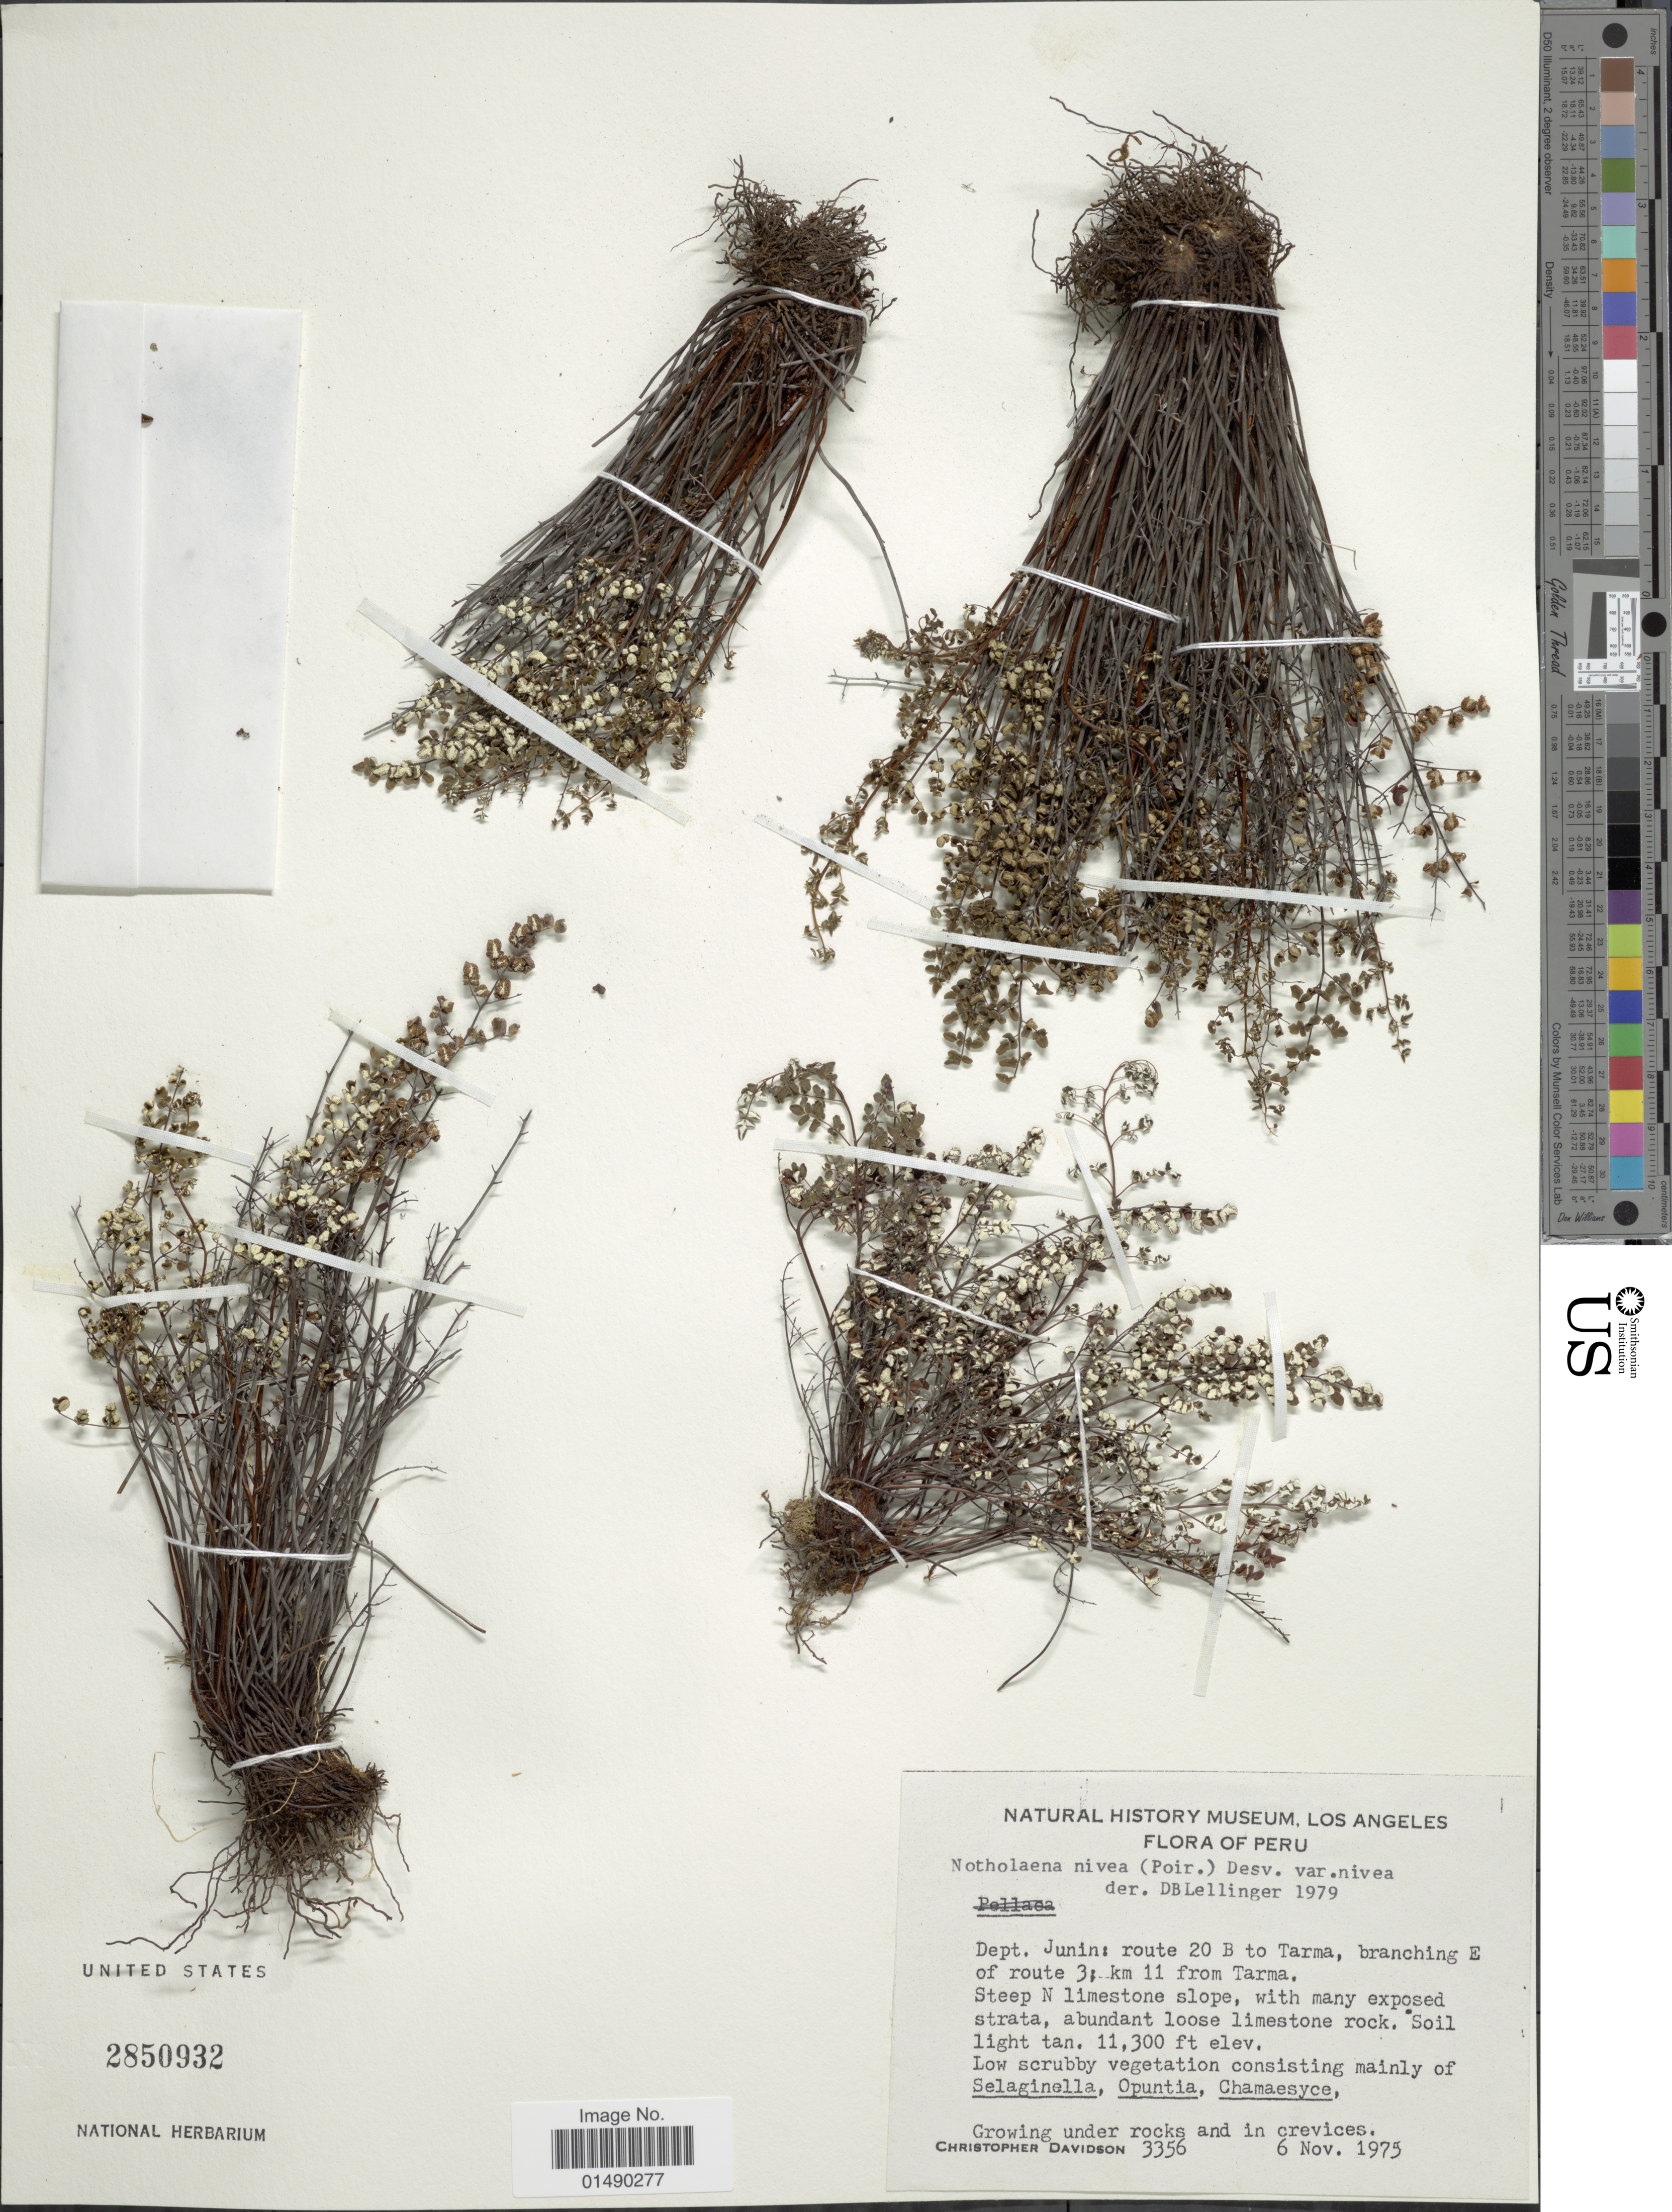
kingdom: Plantae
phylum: Tracheophyta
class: Polypodiopsida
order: Polypodiales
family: Pteridaceae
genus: Argyrochosma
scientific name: Argyrochosma nivea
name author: (Poir.) Windham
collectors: C. Davidson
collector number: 3356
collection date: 1975-11-06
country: Peru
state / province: Junín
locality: Peru, Dept. Junin: route 20 B to Tarma, branching E of route 3: km 11 from Tarma.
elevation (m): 3444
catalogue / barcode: US 2850932